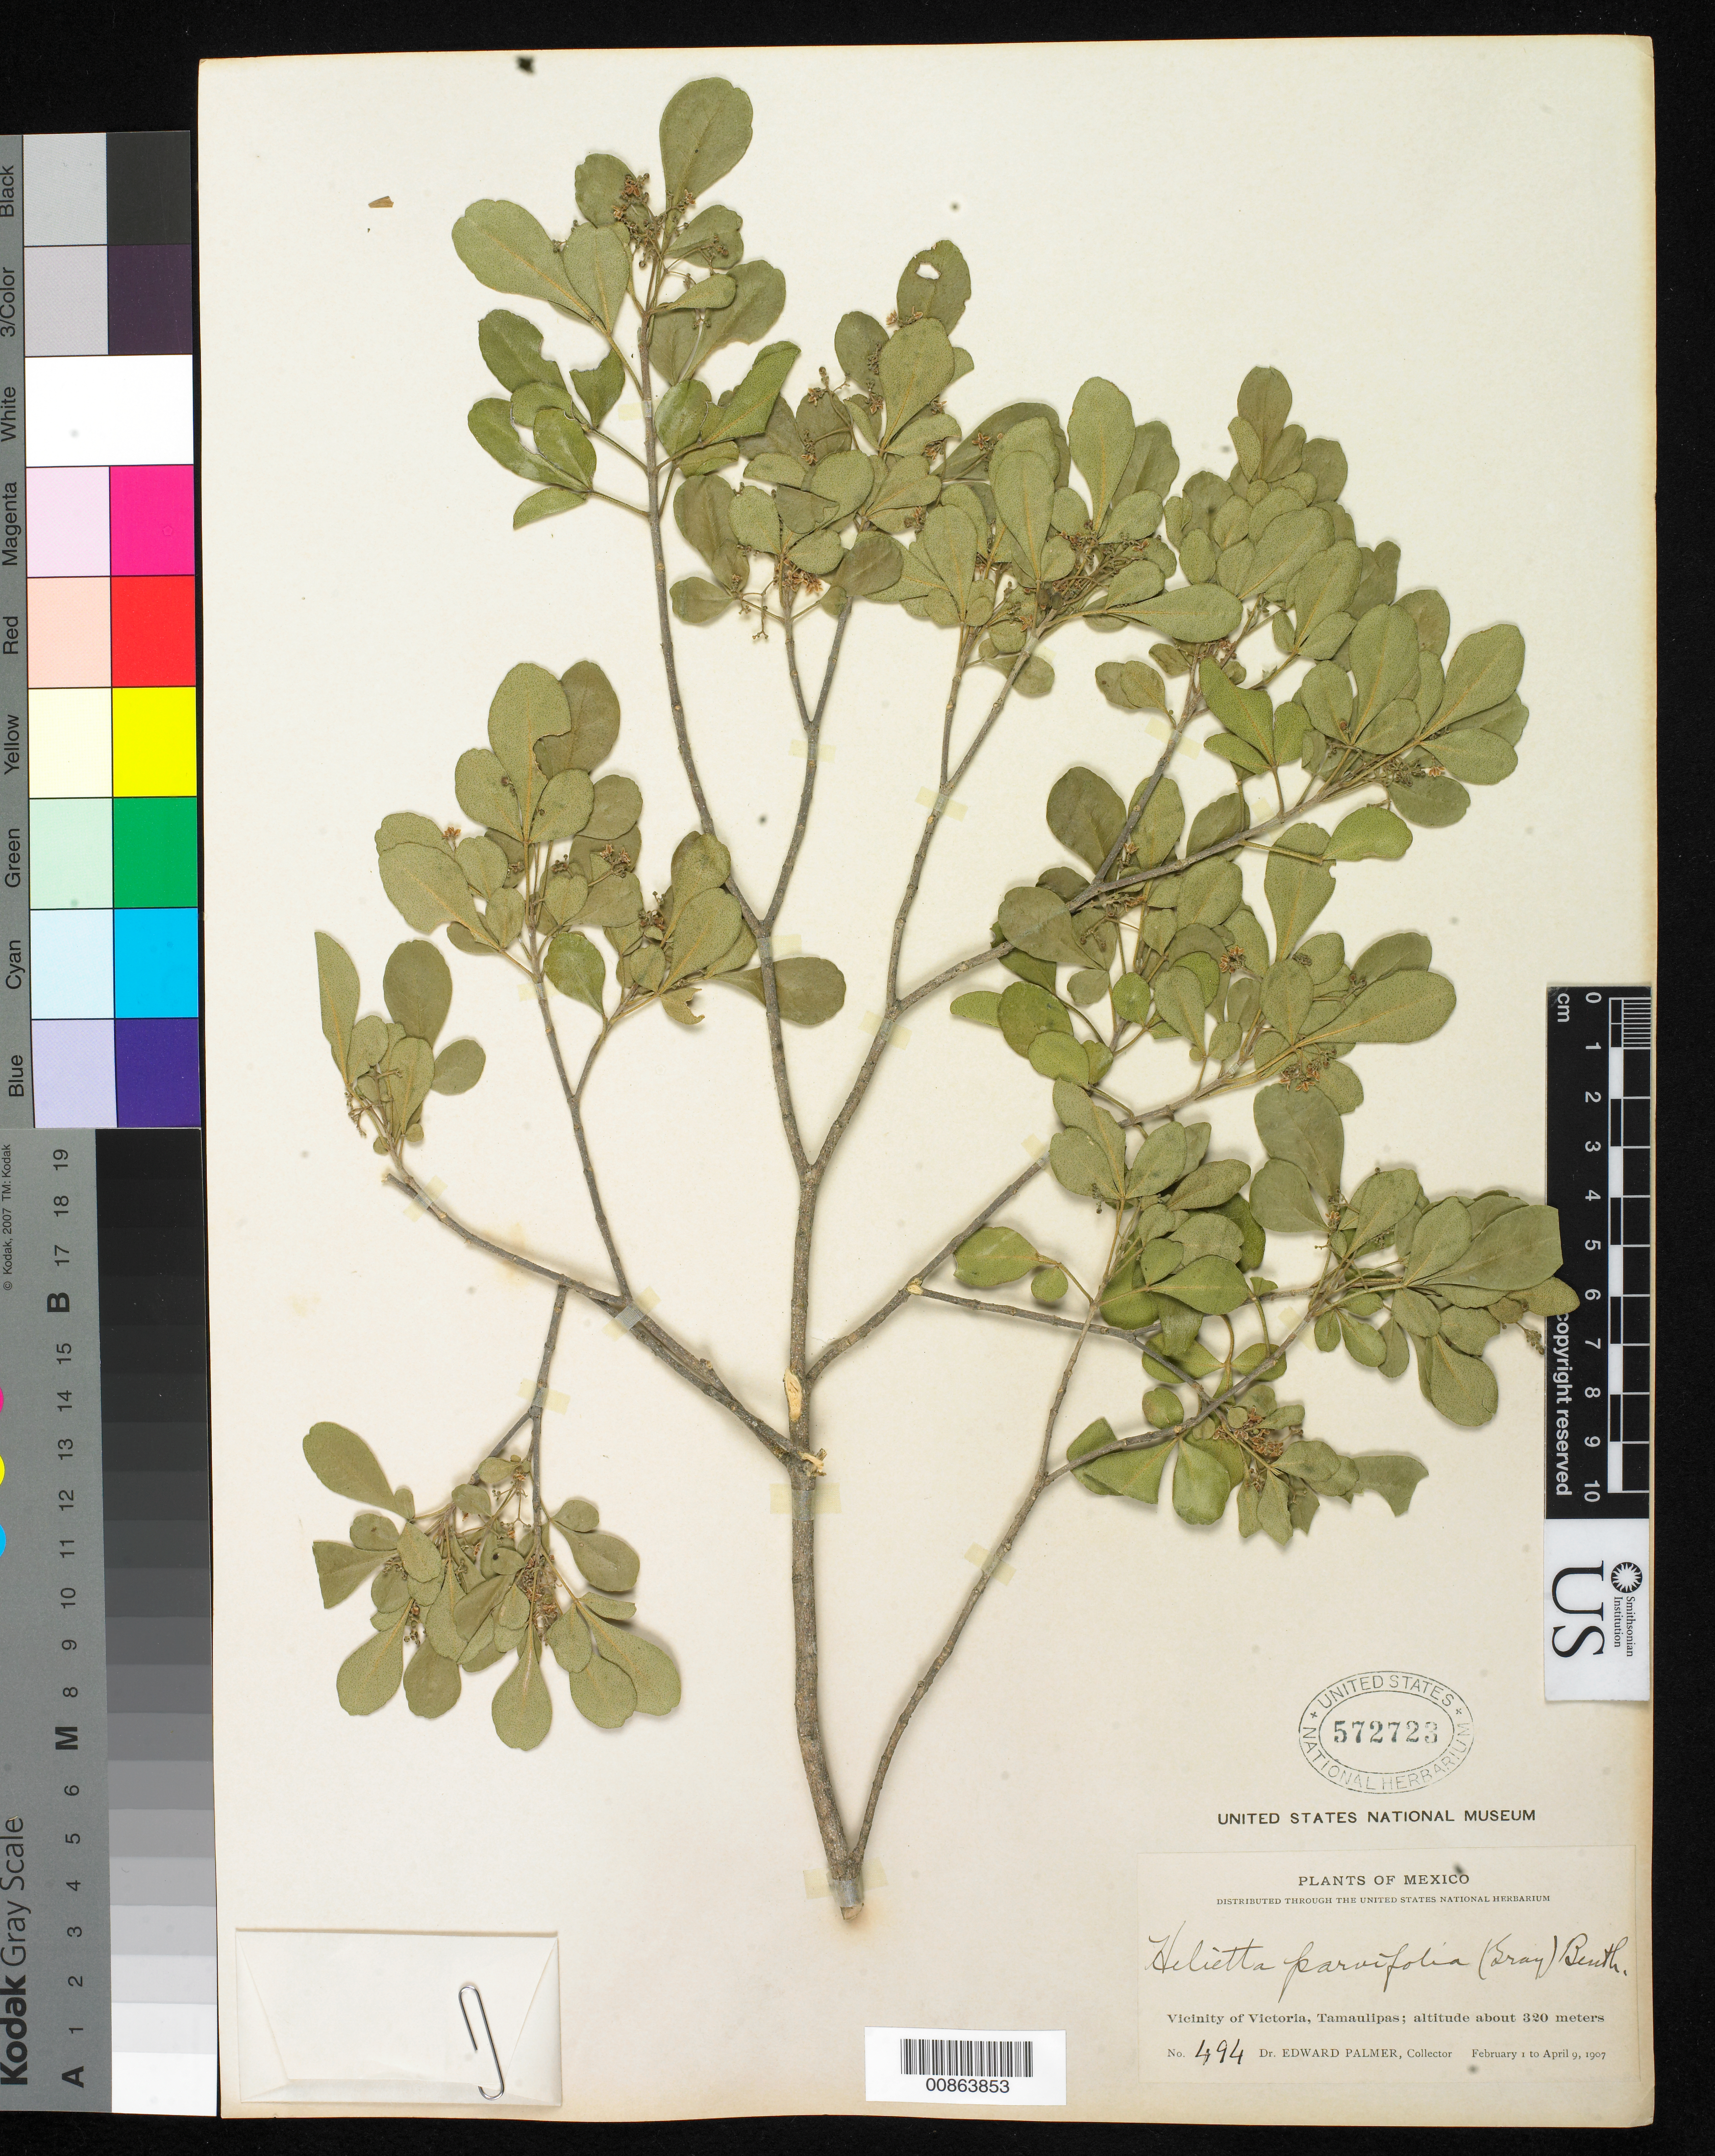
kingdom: Plantae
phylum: Tracheophyta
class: Magnoliopsida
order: Sapindales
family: Rutaceae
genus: Helietta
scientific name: Helietta parvifolia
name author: (A. Gray ex Hemsl.) Benth.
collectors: E. Palmer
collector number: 494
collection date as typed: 01 Feb 1907 to 09 Apr 1907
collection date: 1907-02-01/1907-04-09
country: Mexico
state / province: Tamaulipas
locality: Vicinity of Victoria.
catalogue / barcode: US 572723